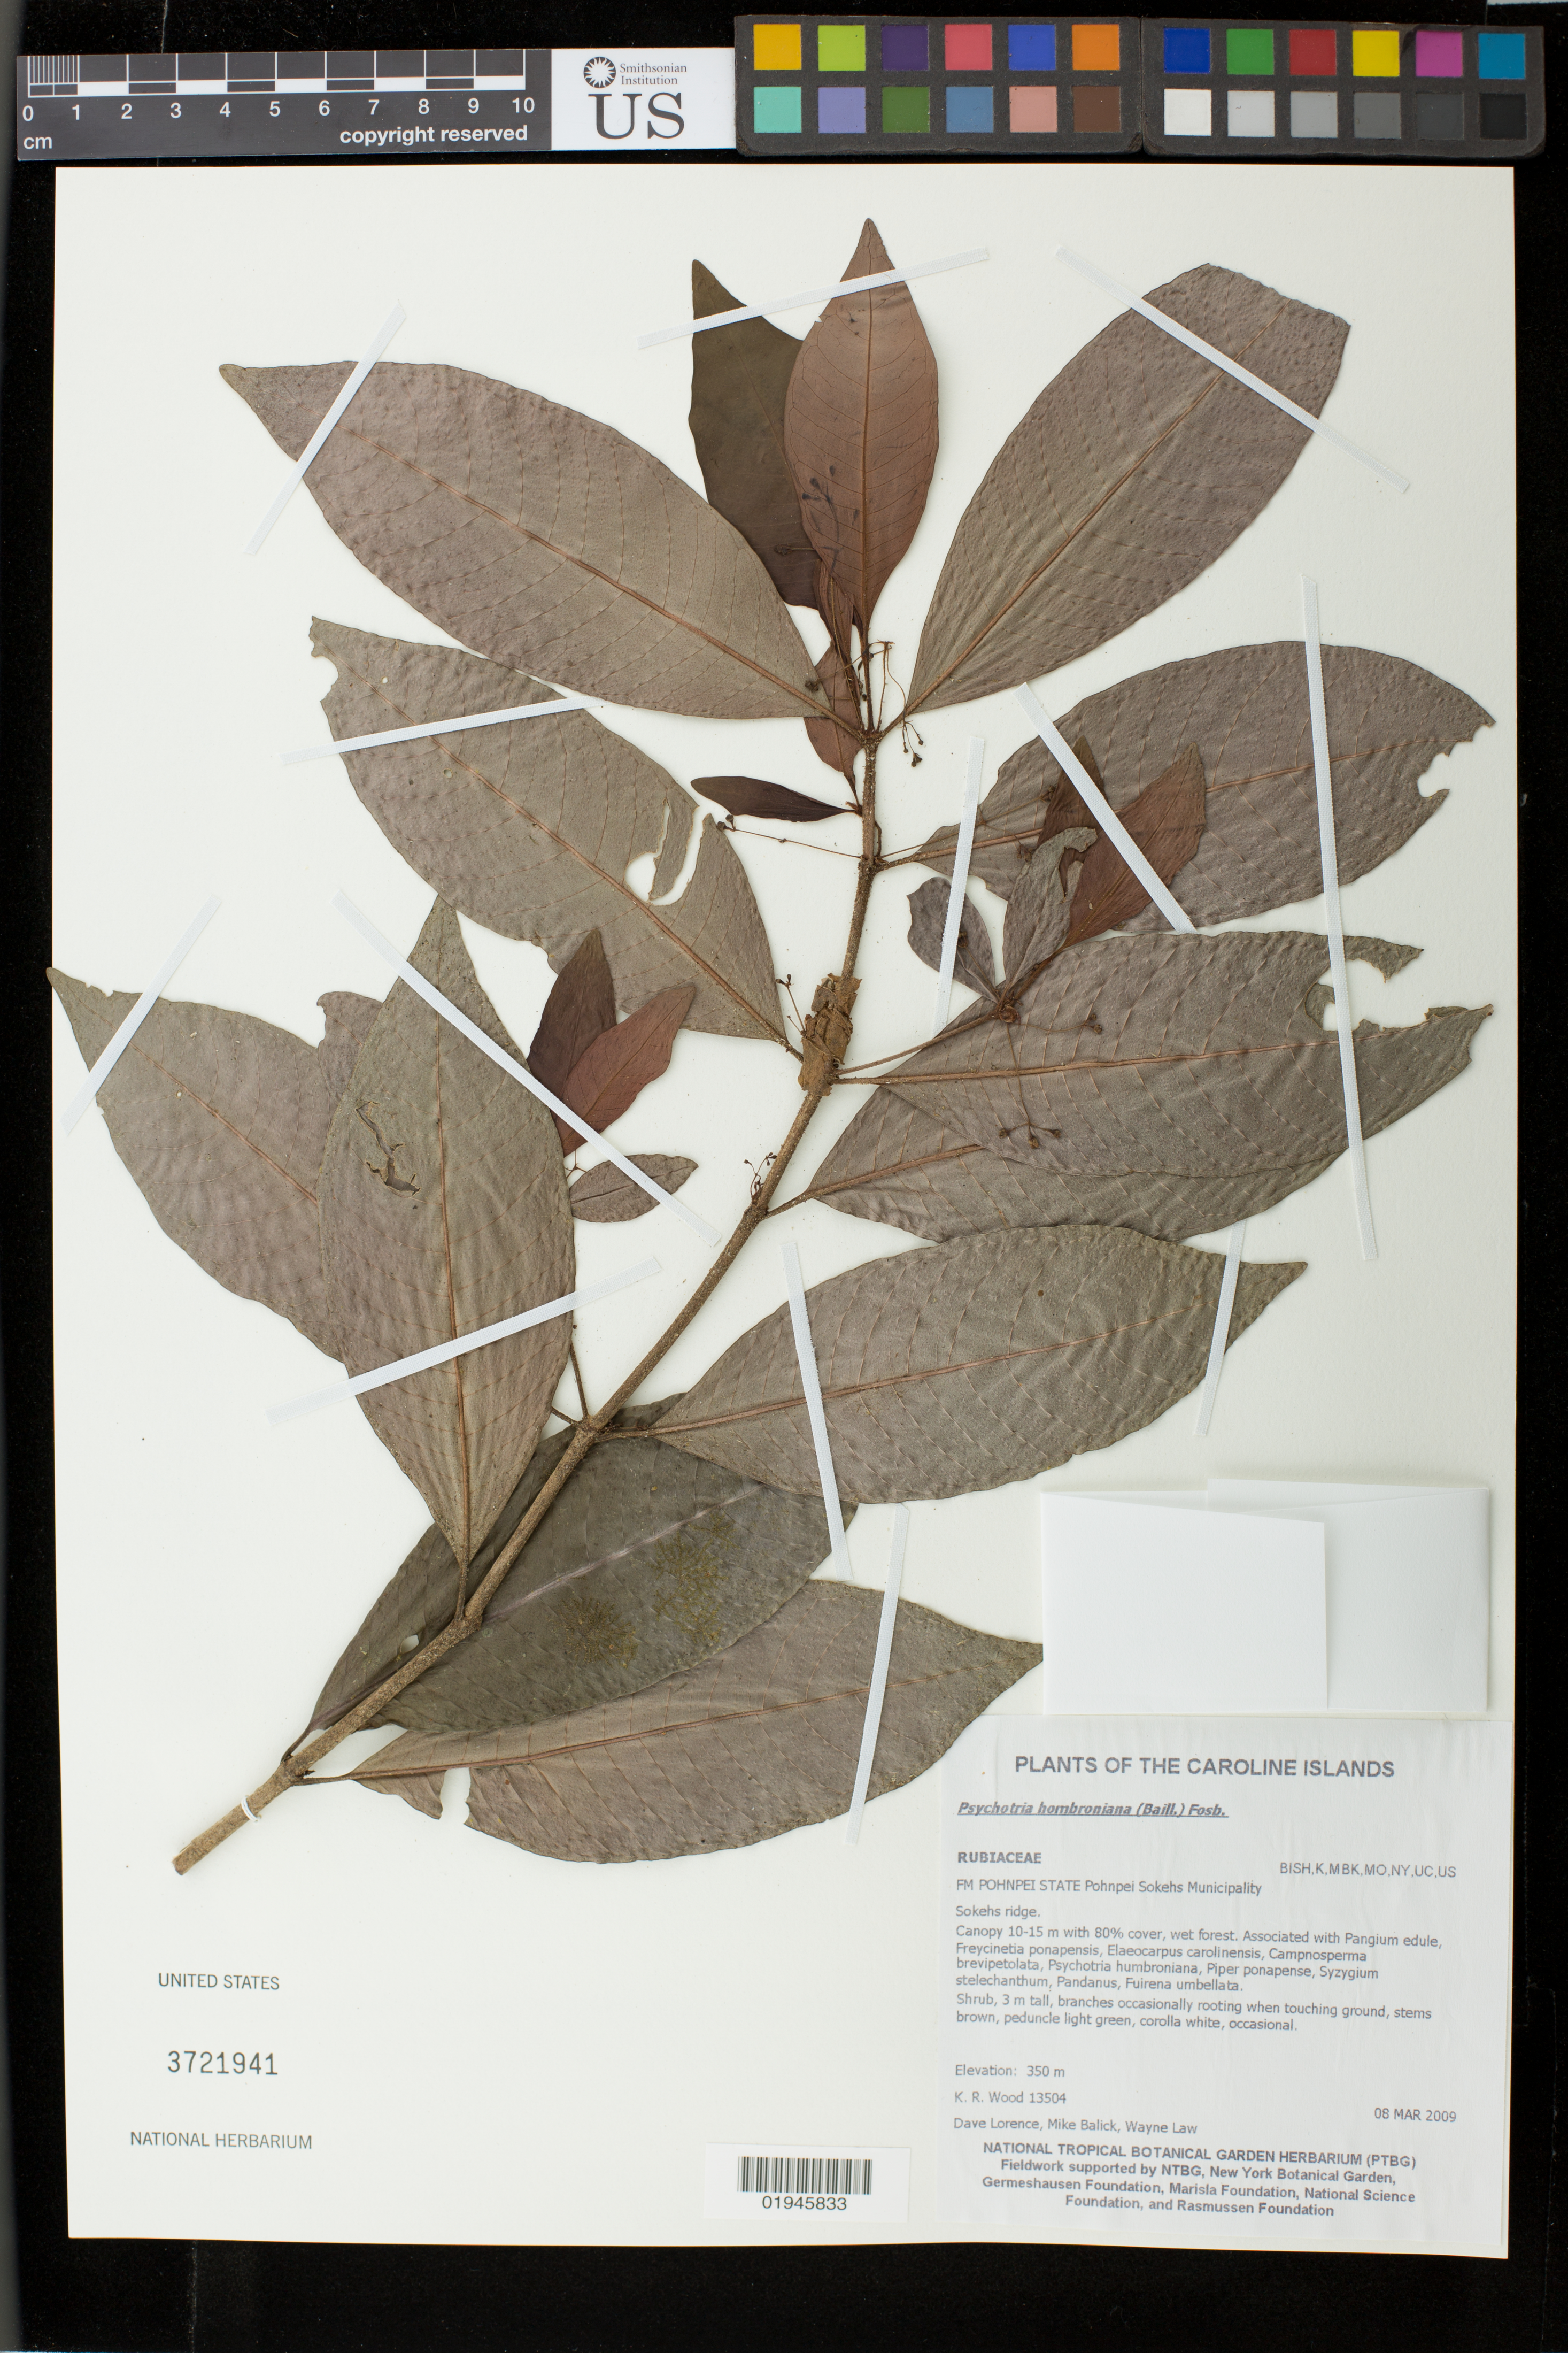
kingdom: Plantae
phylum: Tracheophyta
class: Magnoliopsida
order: Gentianales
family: Rubiaceae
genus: Psychotria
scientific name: Psychotria hombroniana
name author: (Baill.) Fosberg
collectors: K. R. Wood, D. Lorence, M. Balick & W. Law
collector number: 13504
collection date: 2009-03-08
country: Micronesia, Federated States of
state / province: Pohnpei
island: Pohnpei [Ponape]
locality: Sokehs District, Sokehs Ridge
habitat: Wet forest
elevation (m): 350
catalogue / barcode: US 3721941